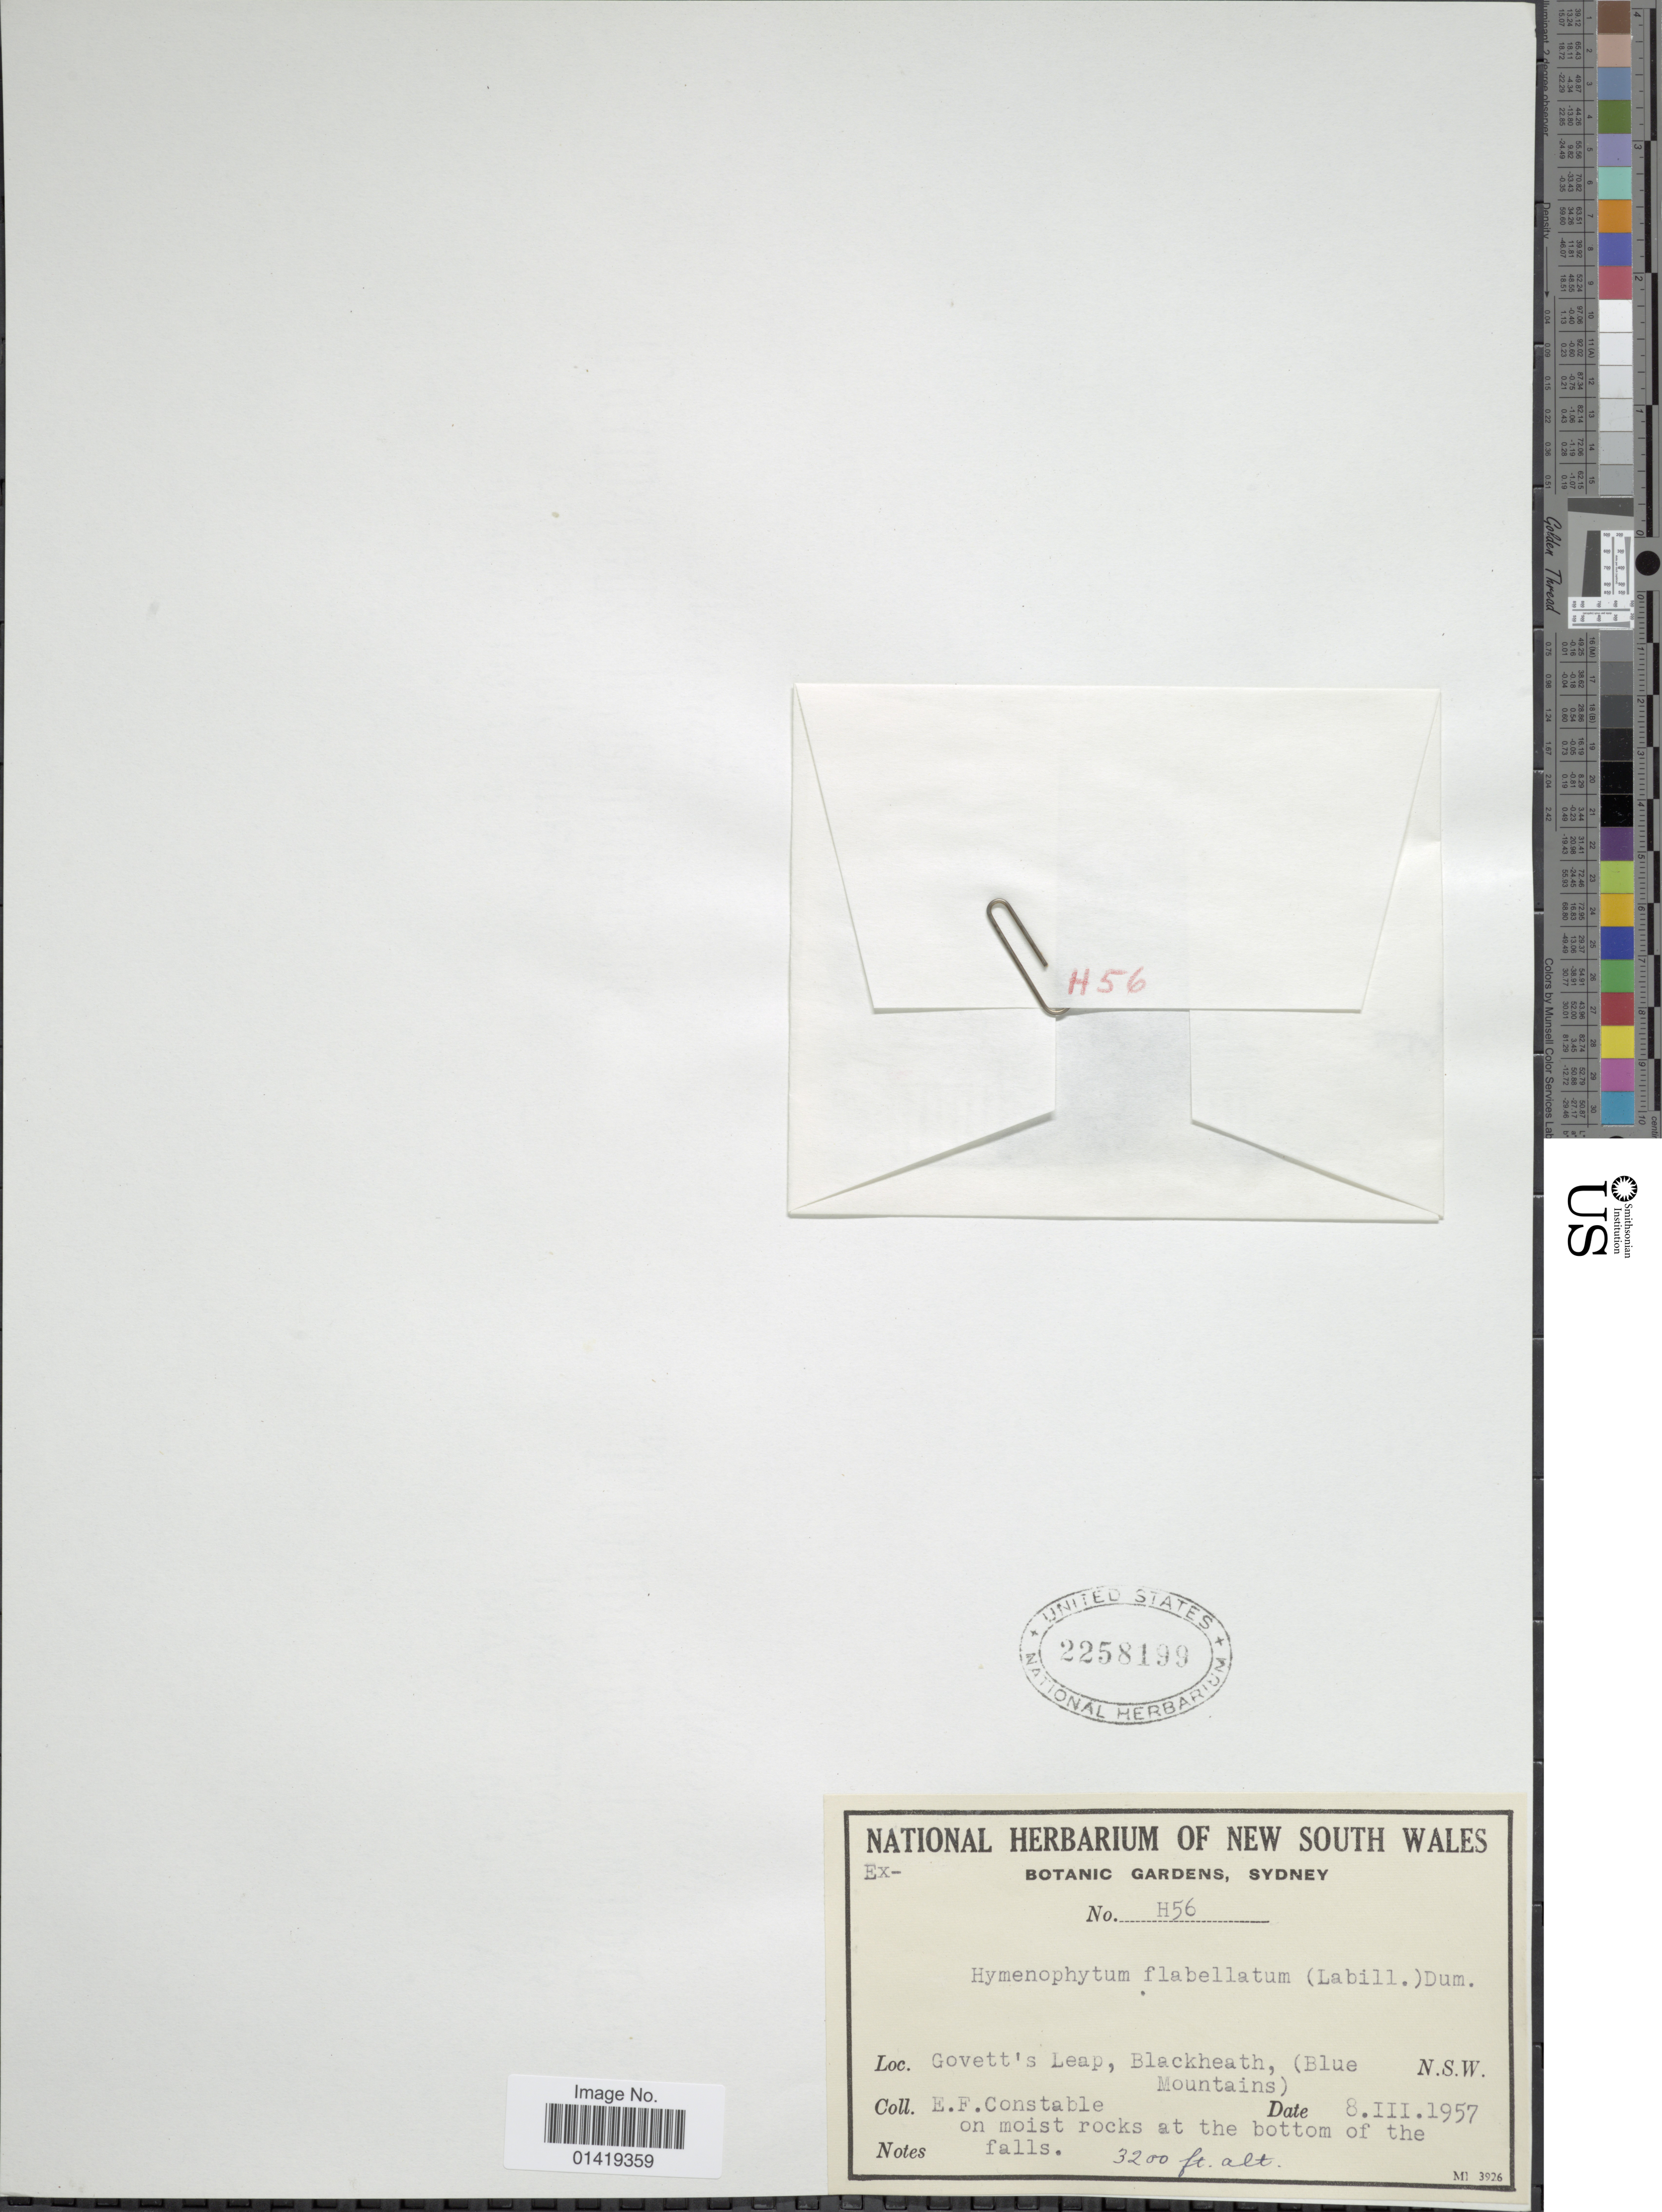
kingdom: Plantae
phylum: Tracheophyta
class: Polypodiopsida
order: Hymenophyllales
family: Hymenophyllaceae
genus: Hymenophyllum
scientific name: Hymenophyllum flabellatum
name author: Labill.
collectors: E. F. Constable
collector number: H56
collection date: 1957-03-08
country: Australia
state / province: New South Wales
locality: Govetts Leap Blackheath (Blue Mountains) NSW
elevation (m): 975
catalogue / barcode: US 2258199